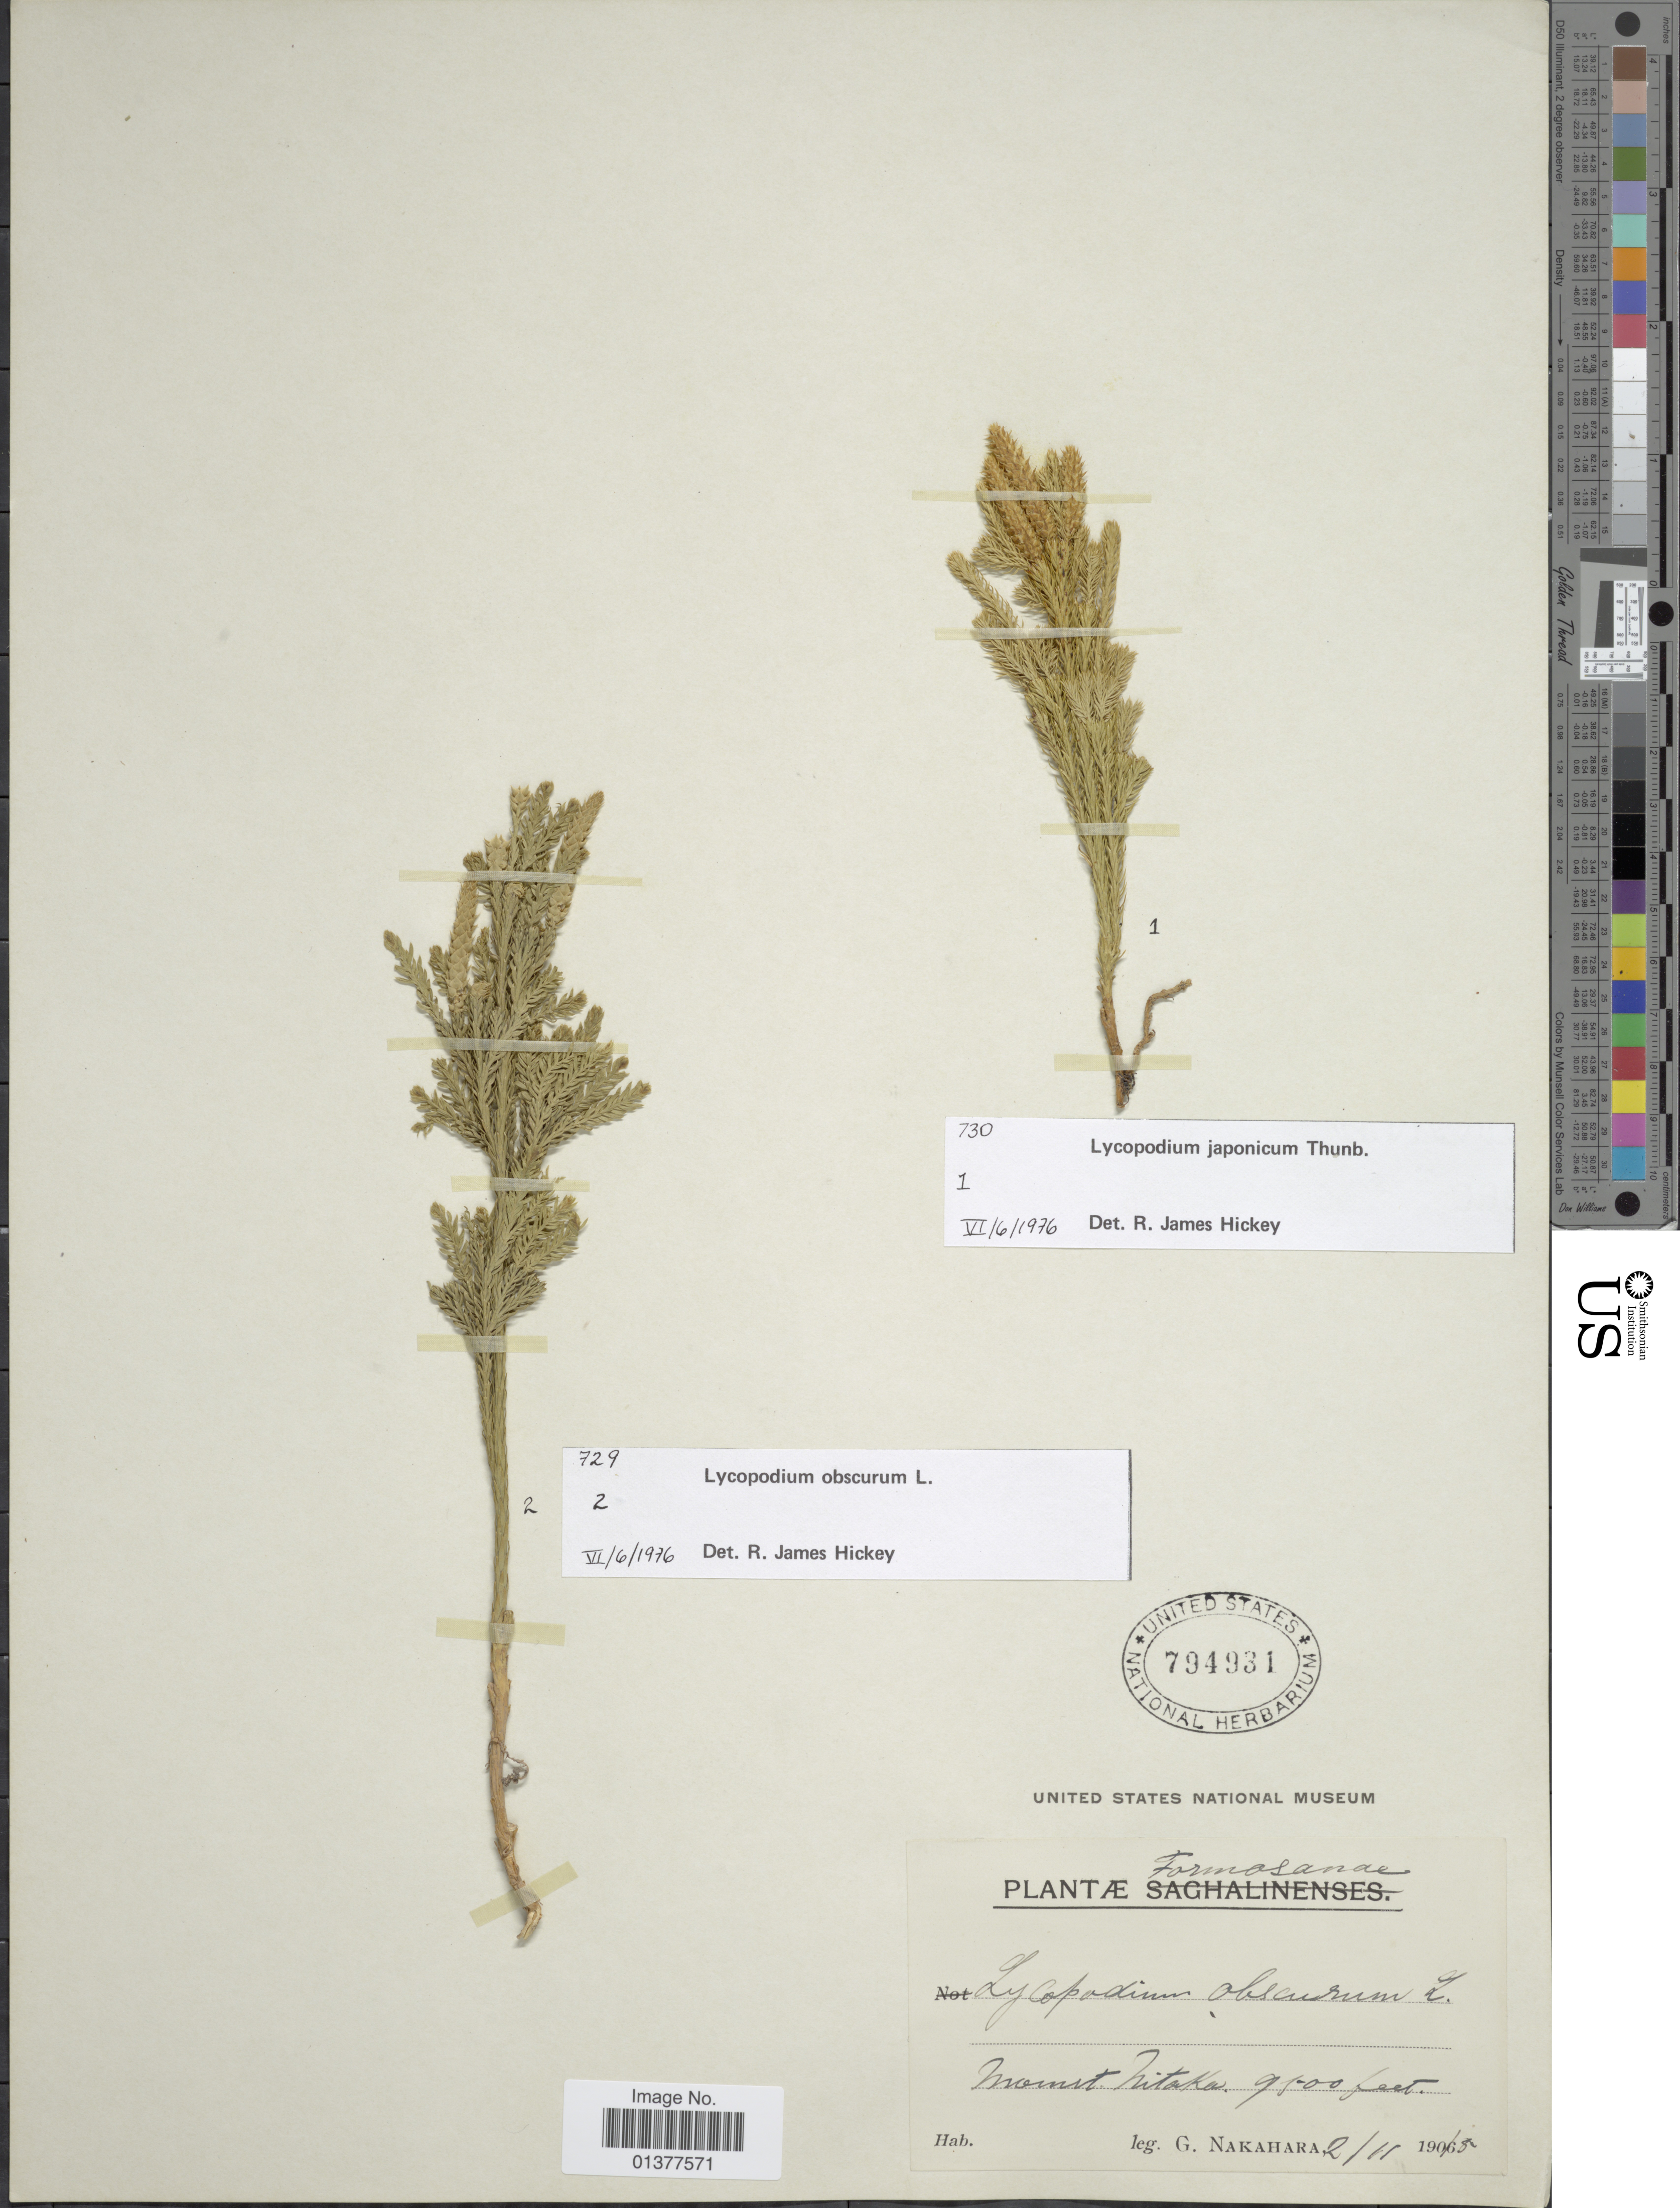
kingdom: Plantae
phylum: Tracheophyta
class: Lycopodiopsida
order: Lycopodiales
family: Lycopodiaceae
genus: Dendrolycopodium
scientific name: Dendrolycopodium obscurum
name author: (L.) A. Haines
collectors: G. Nakahara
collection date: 1905-11-02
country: Taiwan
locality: Mount Nitaka [interpreted]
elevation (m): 2896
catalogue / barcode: US 794931